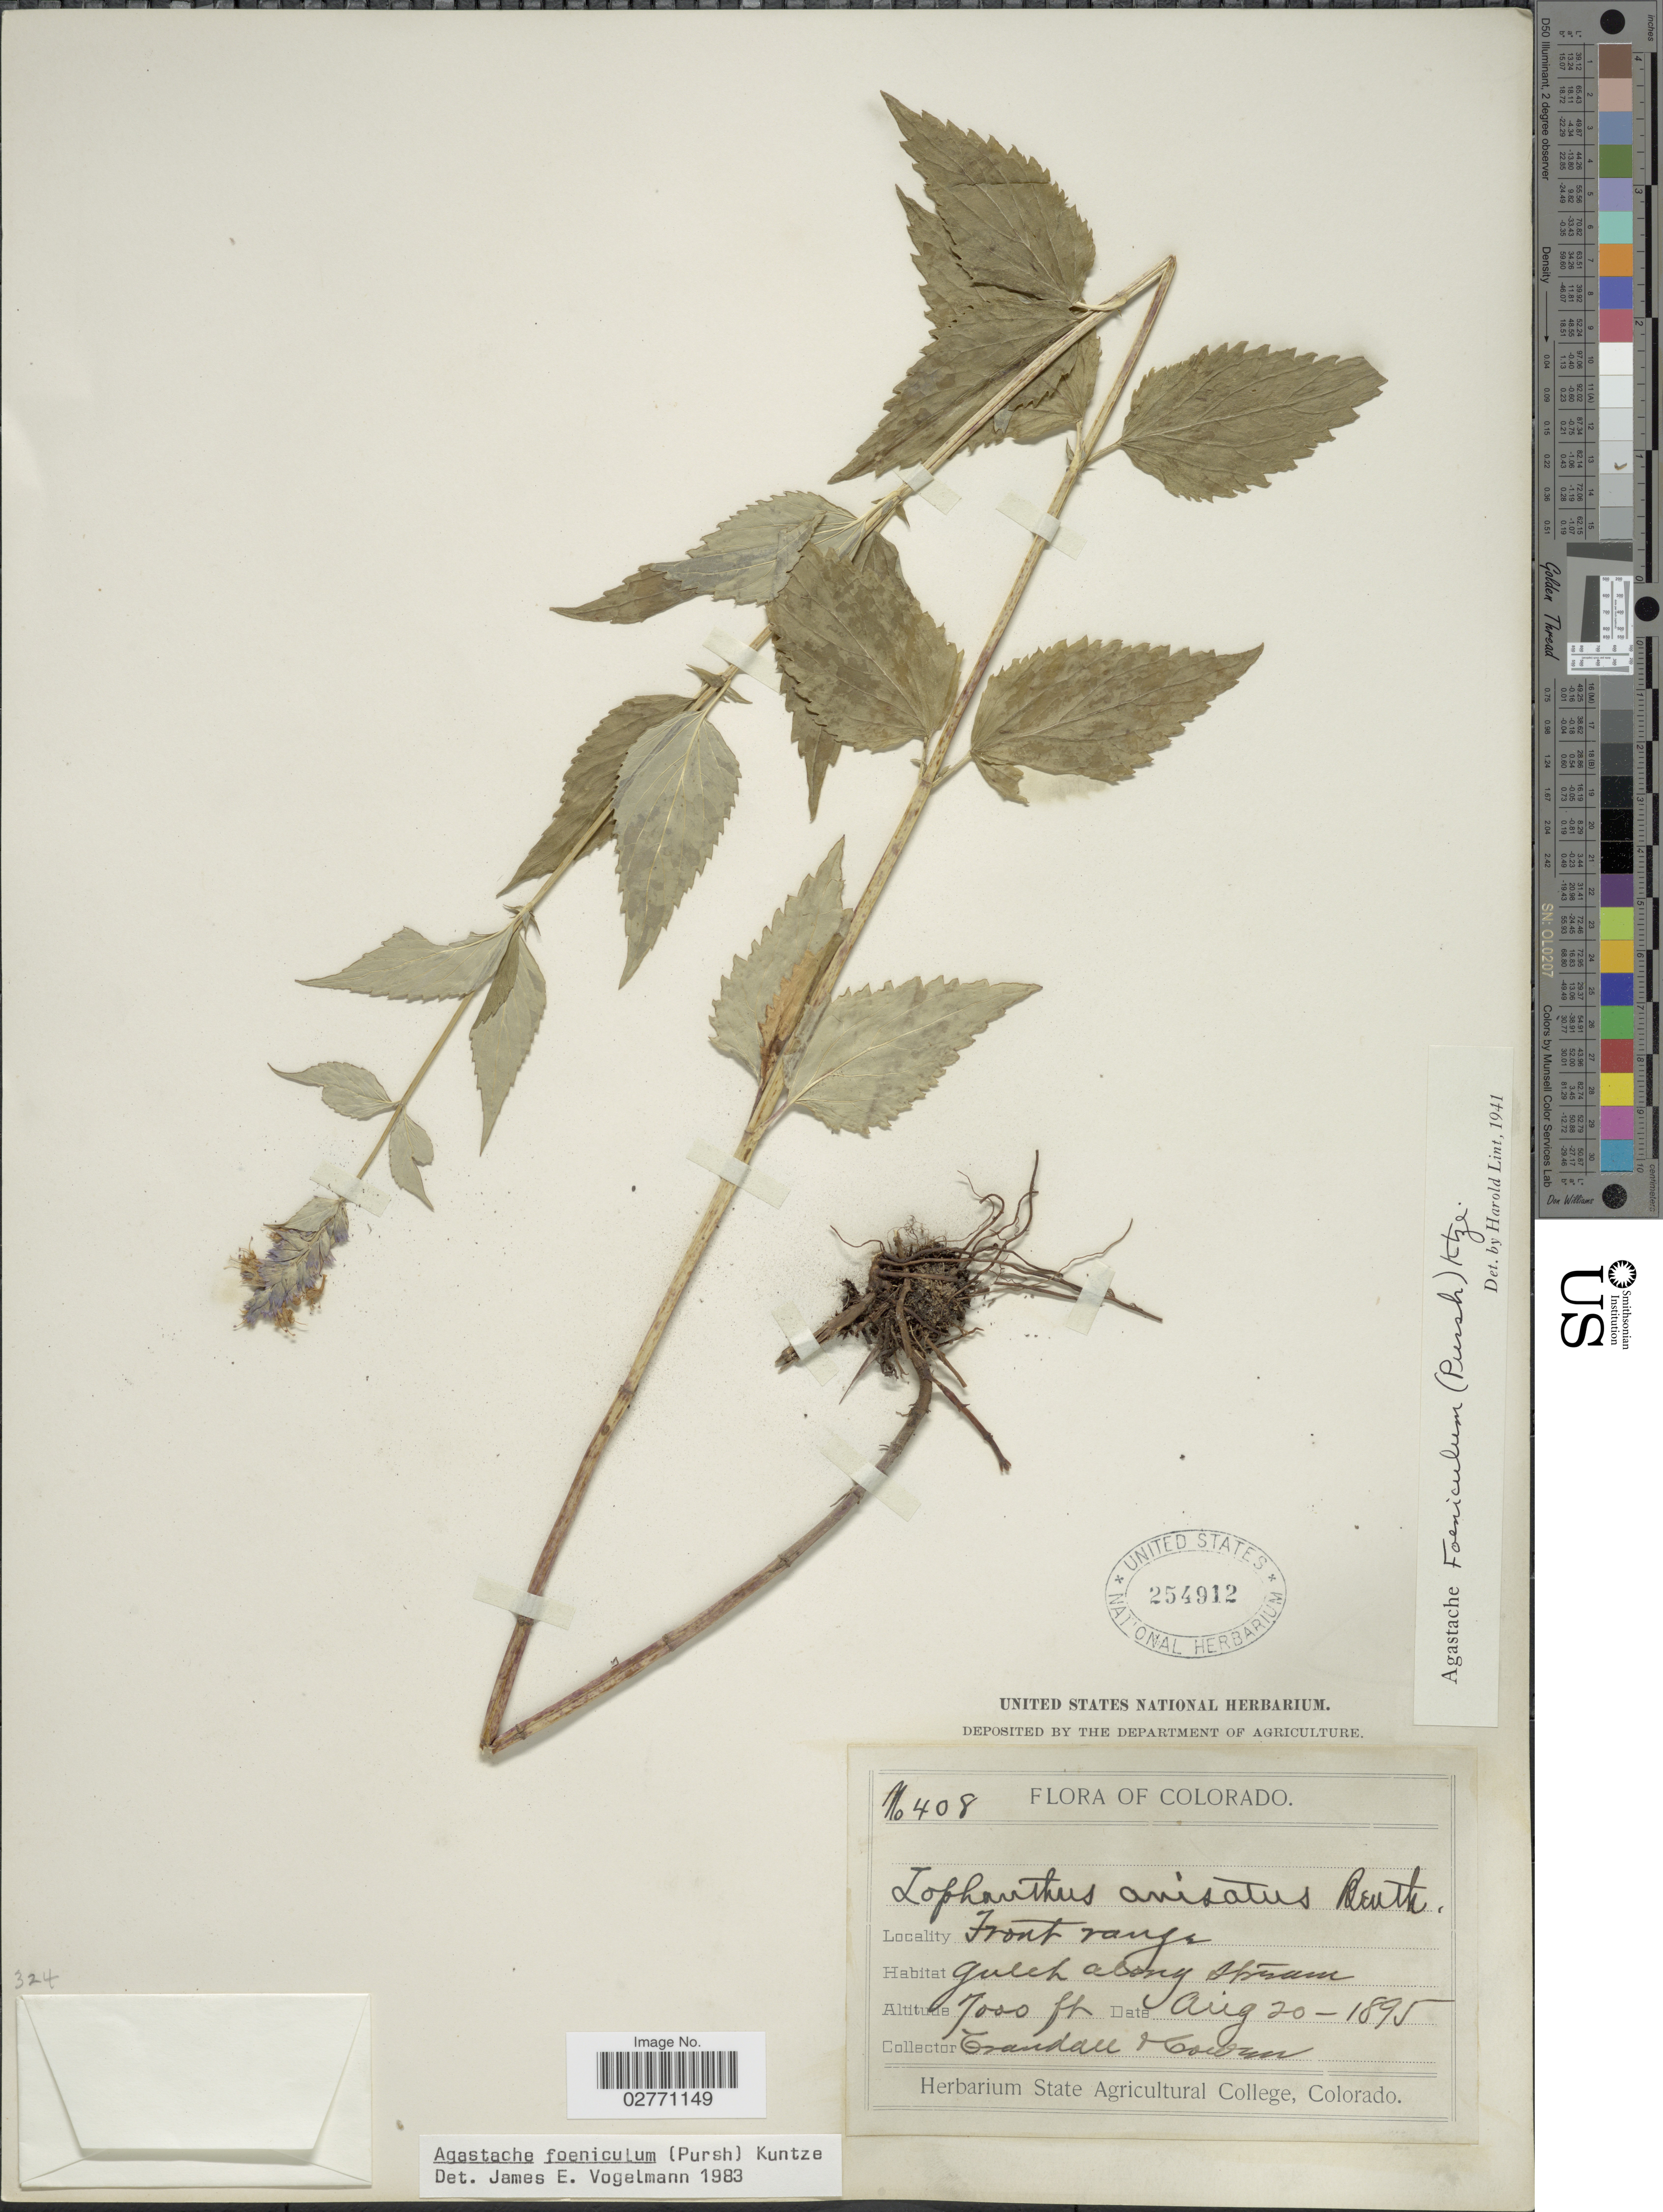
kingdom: Plantae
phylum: Tracheophyta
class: Magnoliopsida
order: Lamiales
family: Lamiaceae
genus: Agastache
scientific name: Agastache foeniculum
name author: (Pursh) Kuntze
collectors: -. Crandall & Cowan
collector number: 408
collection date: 1895-08-20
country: United States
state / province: Colorado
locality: Front range.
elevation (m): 2134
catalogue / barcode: US 254912